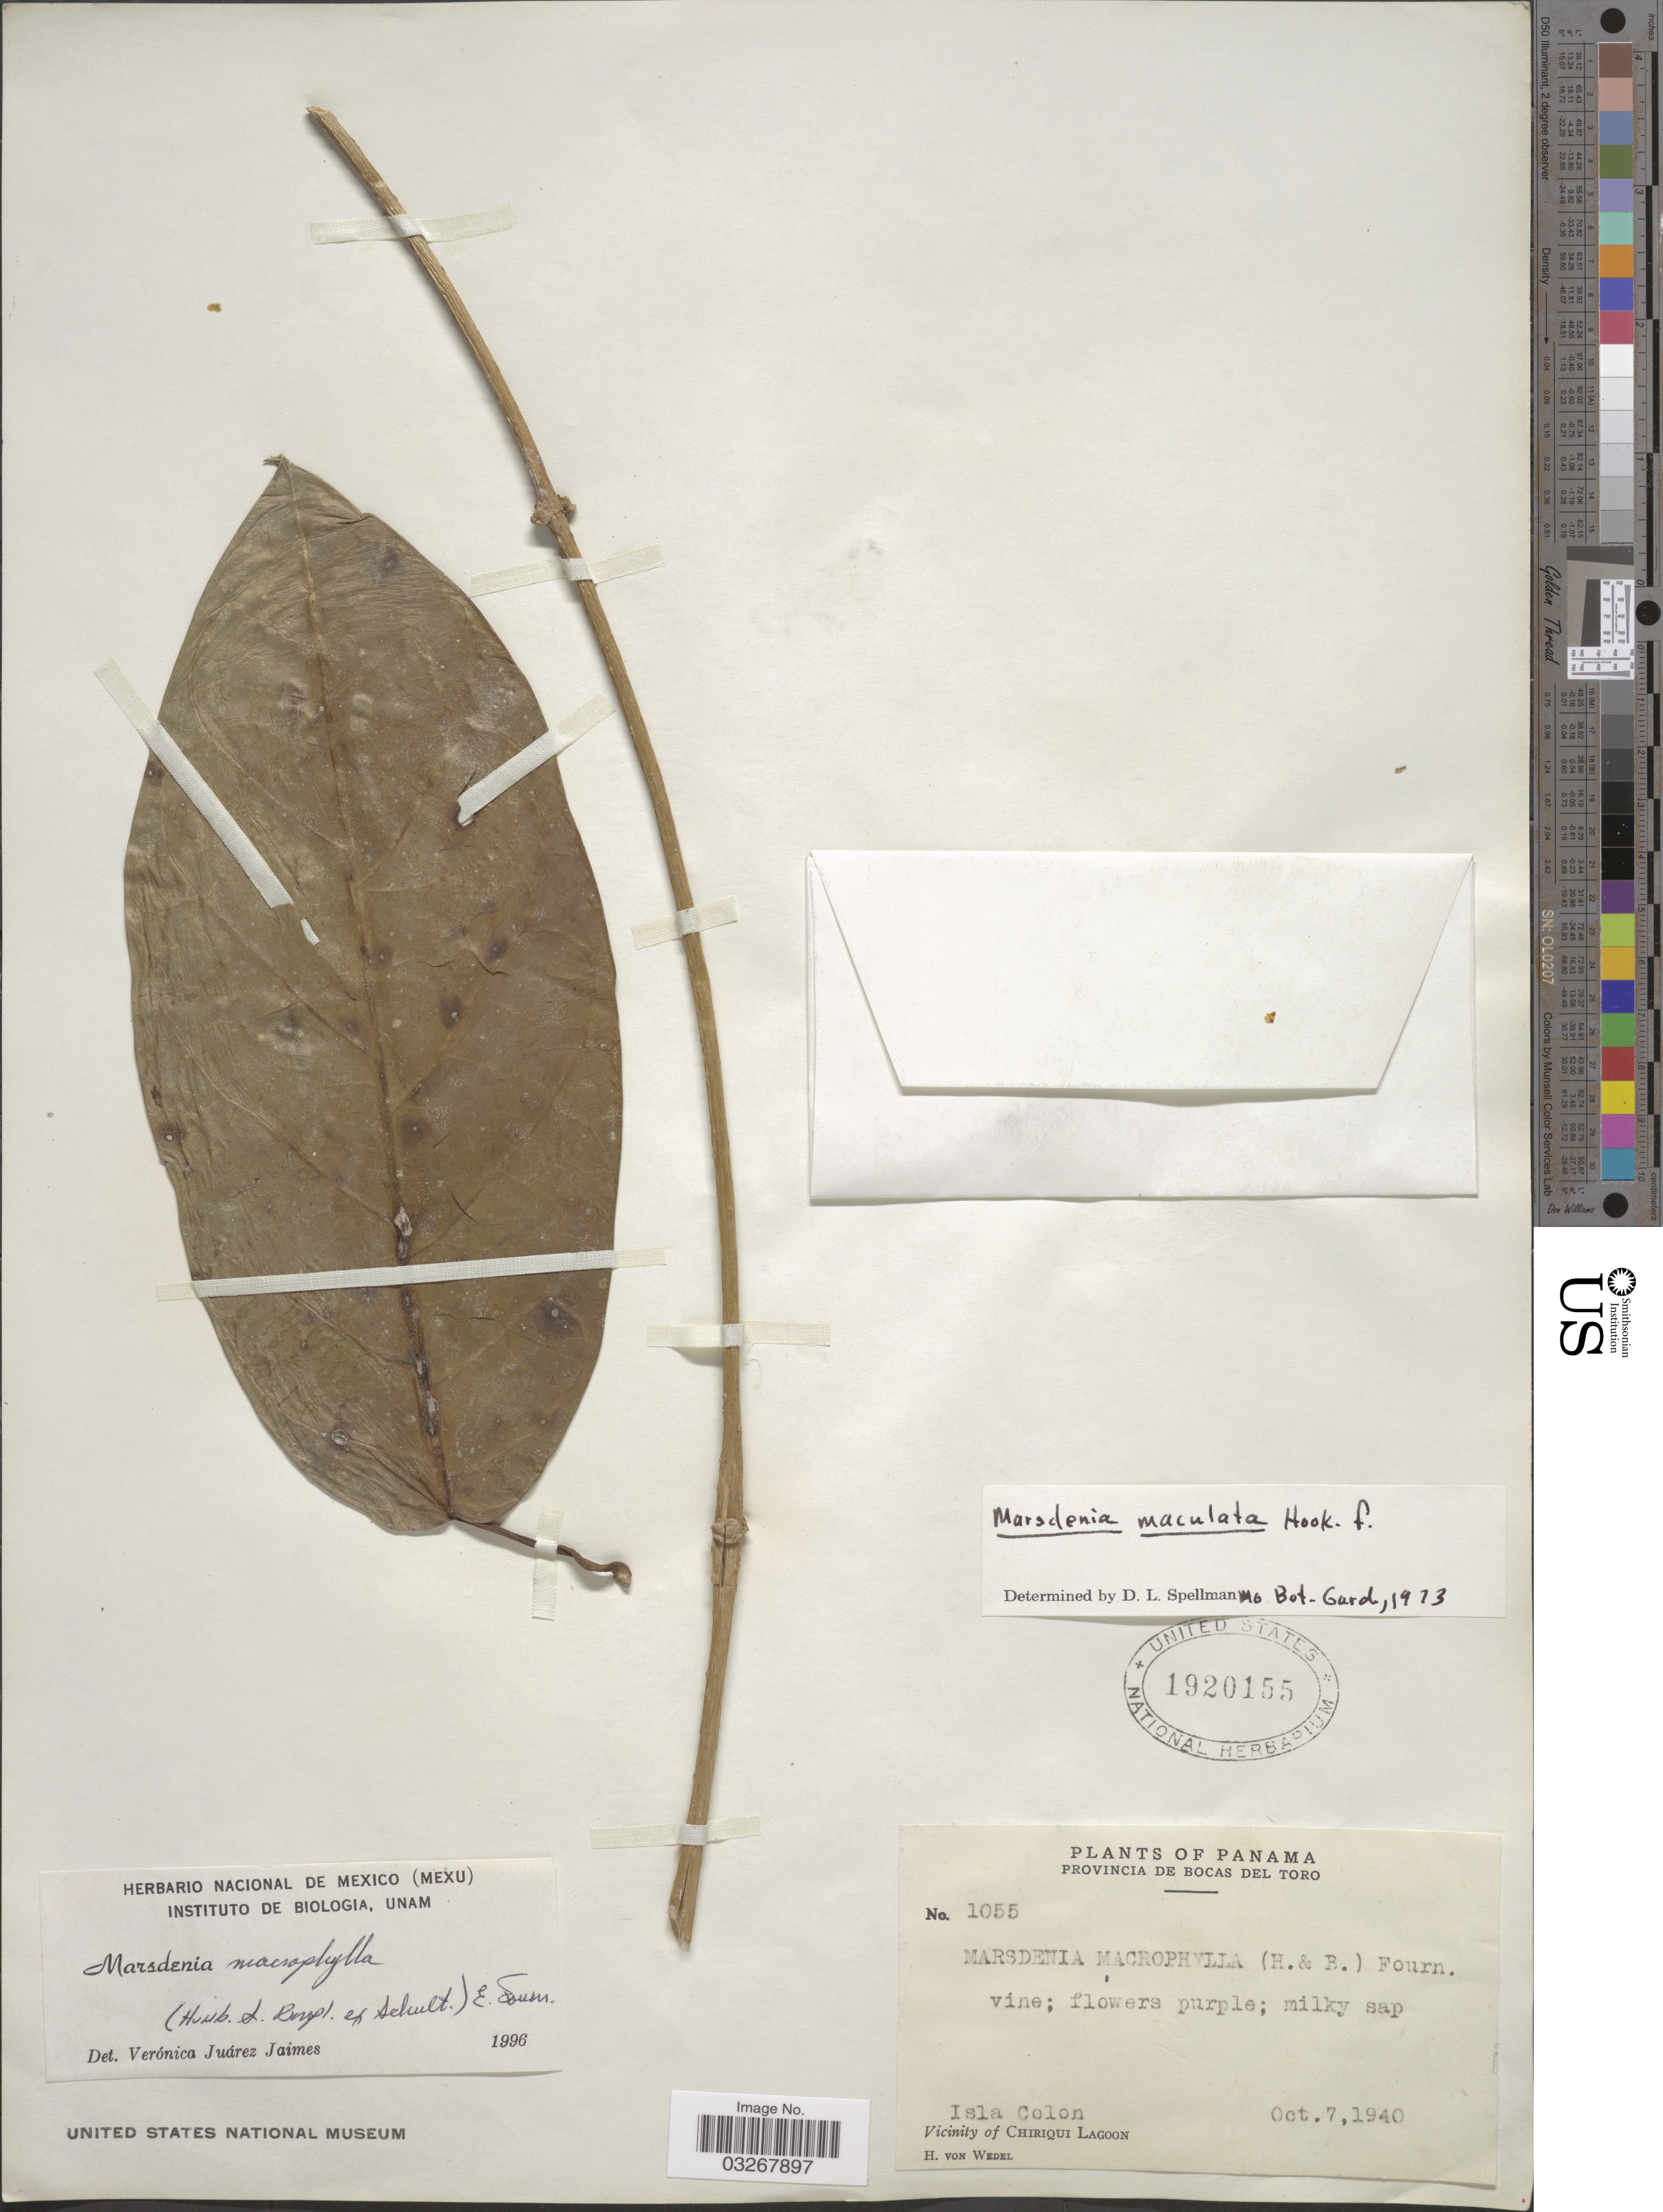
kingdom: Plantae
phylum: Tracheophyta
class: Magnoliopsida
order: Gentianales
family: Apocynaceae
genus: Marsdenia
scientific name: Marsdenia macrophylla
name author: (Humb. & Bonpl. ex Schult.) E. Fourn.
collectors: H. von Wedel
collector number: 1055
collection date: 1940-10-07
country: Panama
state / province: Bocas del Toro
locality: Isla Colon, Vicinity of Chiriqui Lagoon.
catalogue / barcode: US 1920155